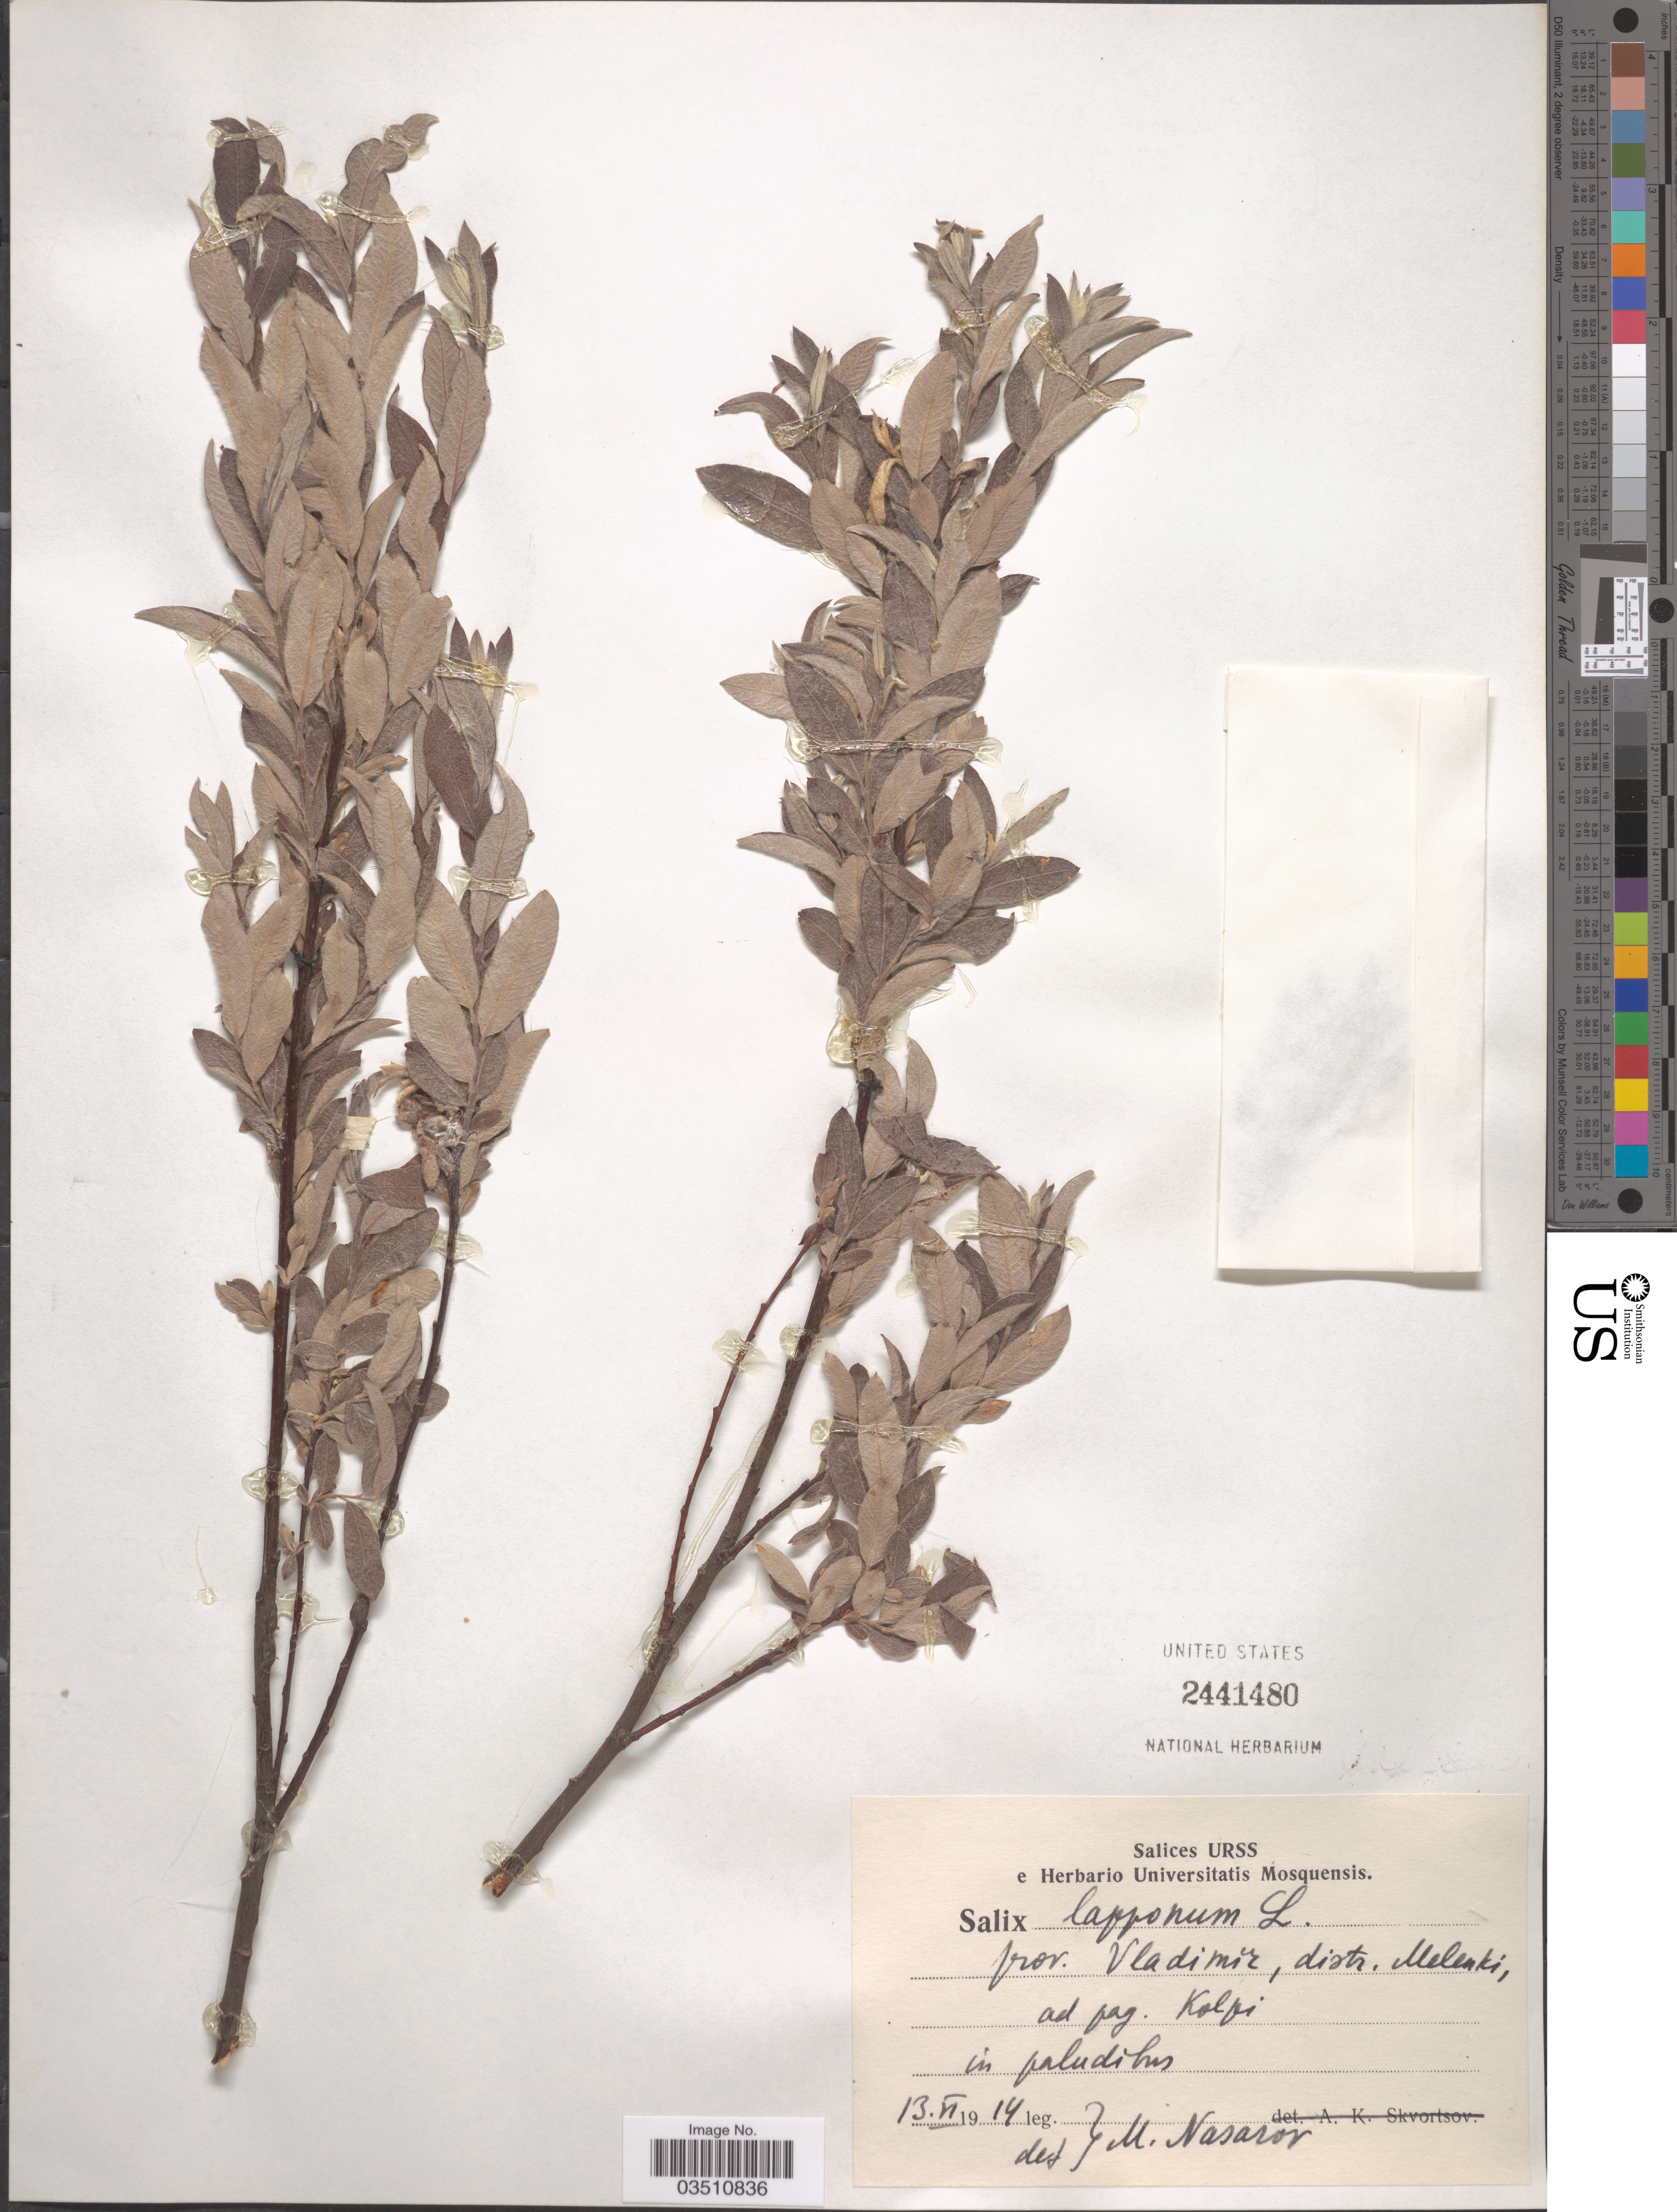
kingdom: Plantae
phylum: Tracheophyta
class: Magnoliopsida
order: Malpighiales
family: Salicaceae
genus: Salix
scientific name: Salix lapponum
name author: L.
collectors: M. Nasarov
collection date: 1914-06-13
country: Russian Federation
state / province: Vladimir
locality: Distr. Melenki, ad pag. Kolpi.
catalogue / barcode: US 2441480